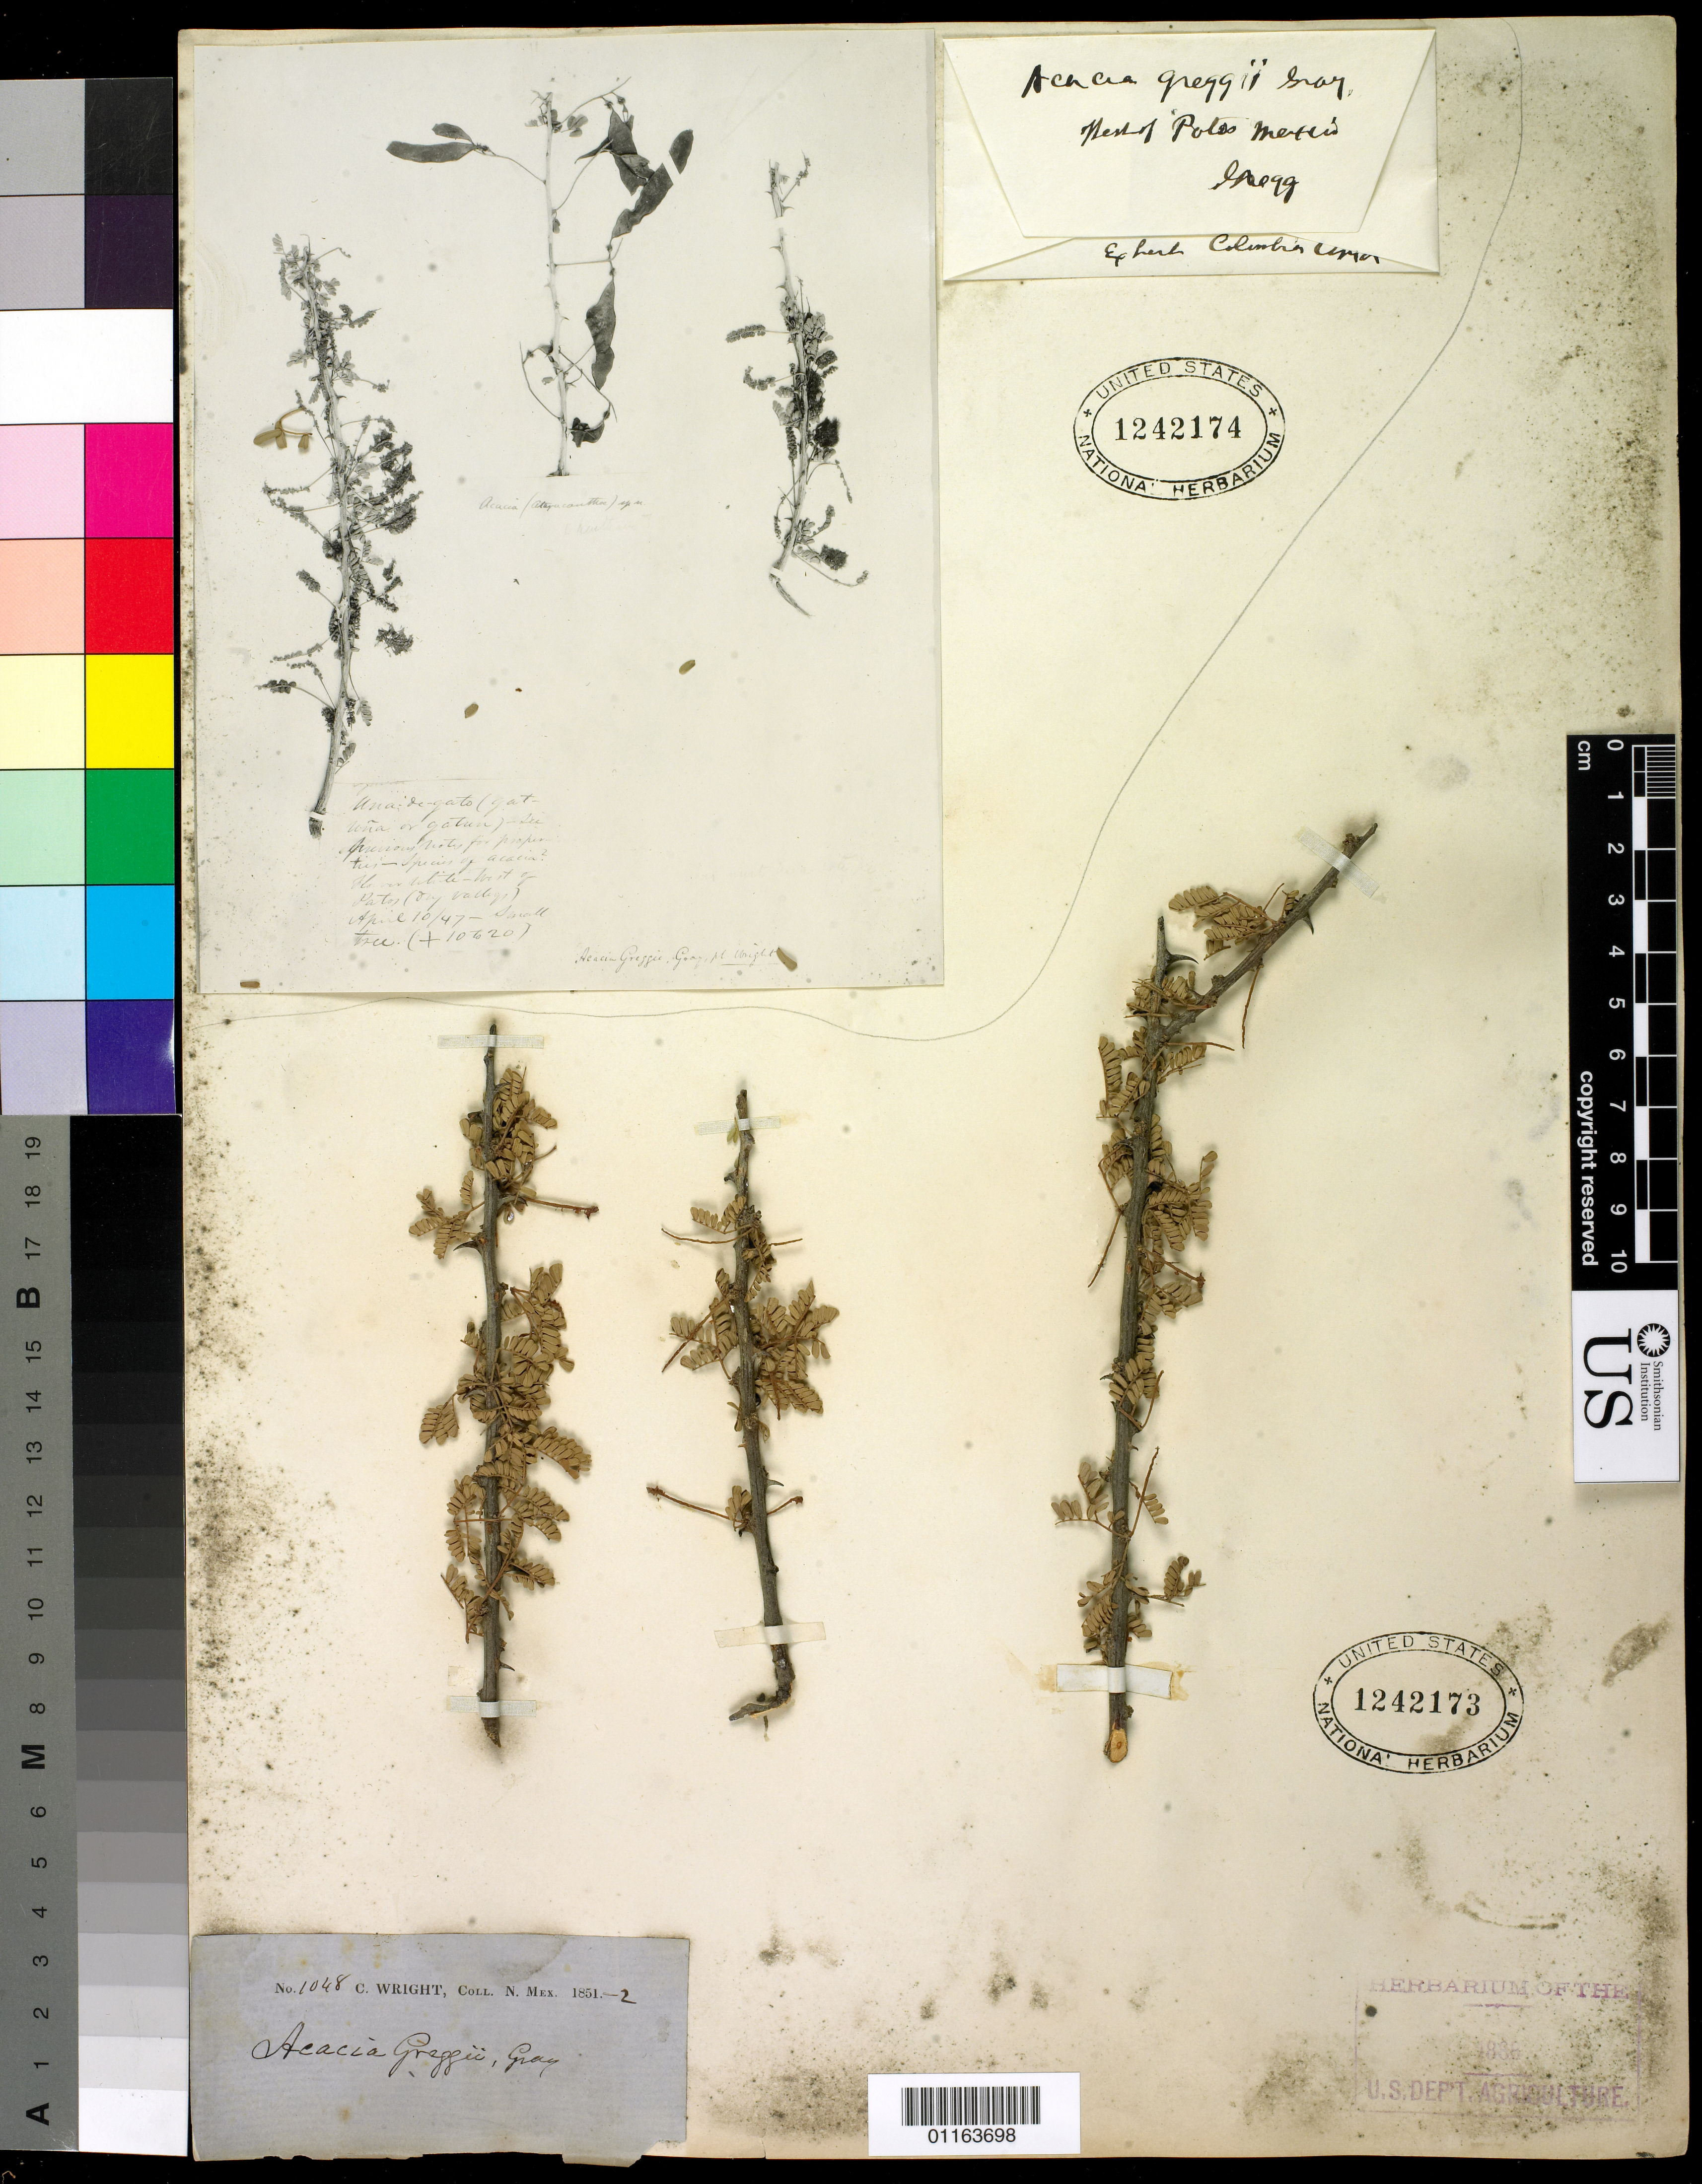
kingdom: Plantae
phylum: Tracheophyta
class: Magnoliopsida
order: Fabales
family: Fabaceae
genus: Senegalia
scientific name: Senegalia greggii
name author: (A. Gray) Britton & Rose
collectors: C. Wright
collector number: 1048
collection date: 1851/1852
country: United States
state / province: New Mexico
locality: "N. Mex." [=northern Mexico or New Mexico? either way possibly referring to present-day Arizona or Texas]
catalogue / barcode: US 1242173